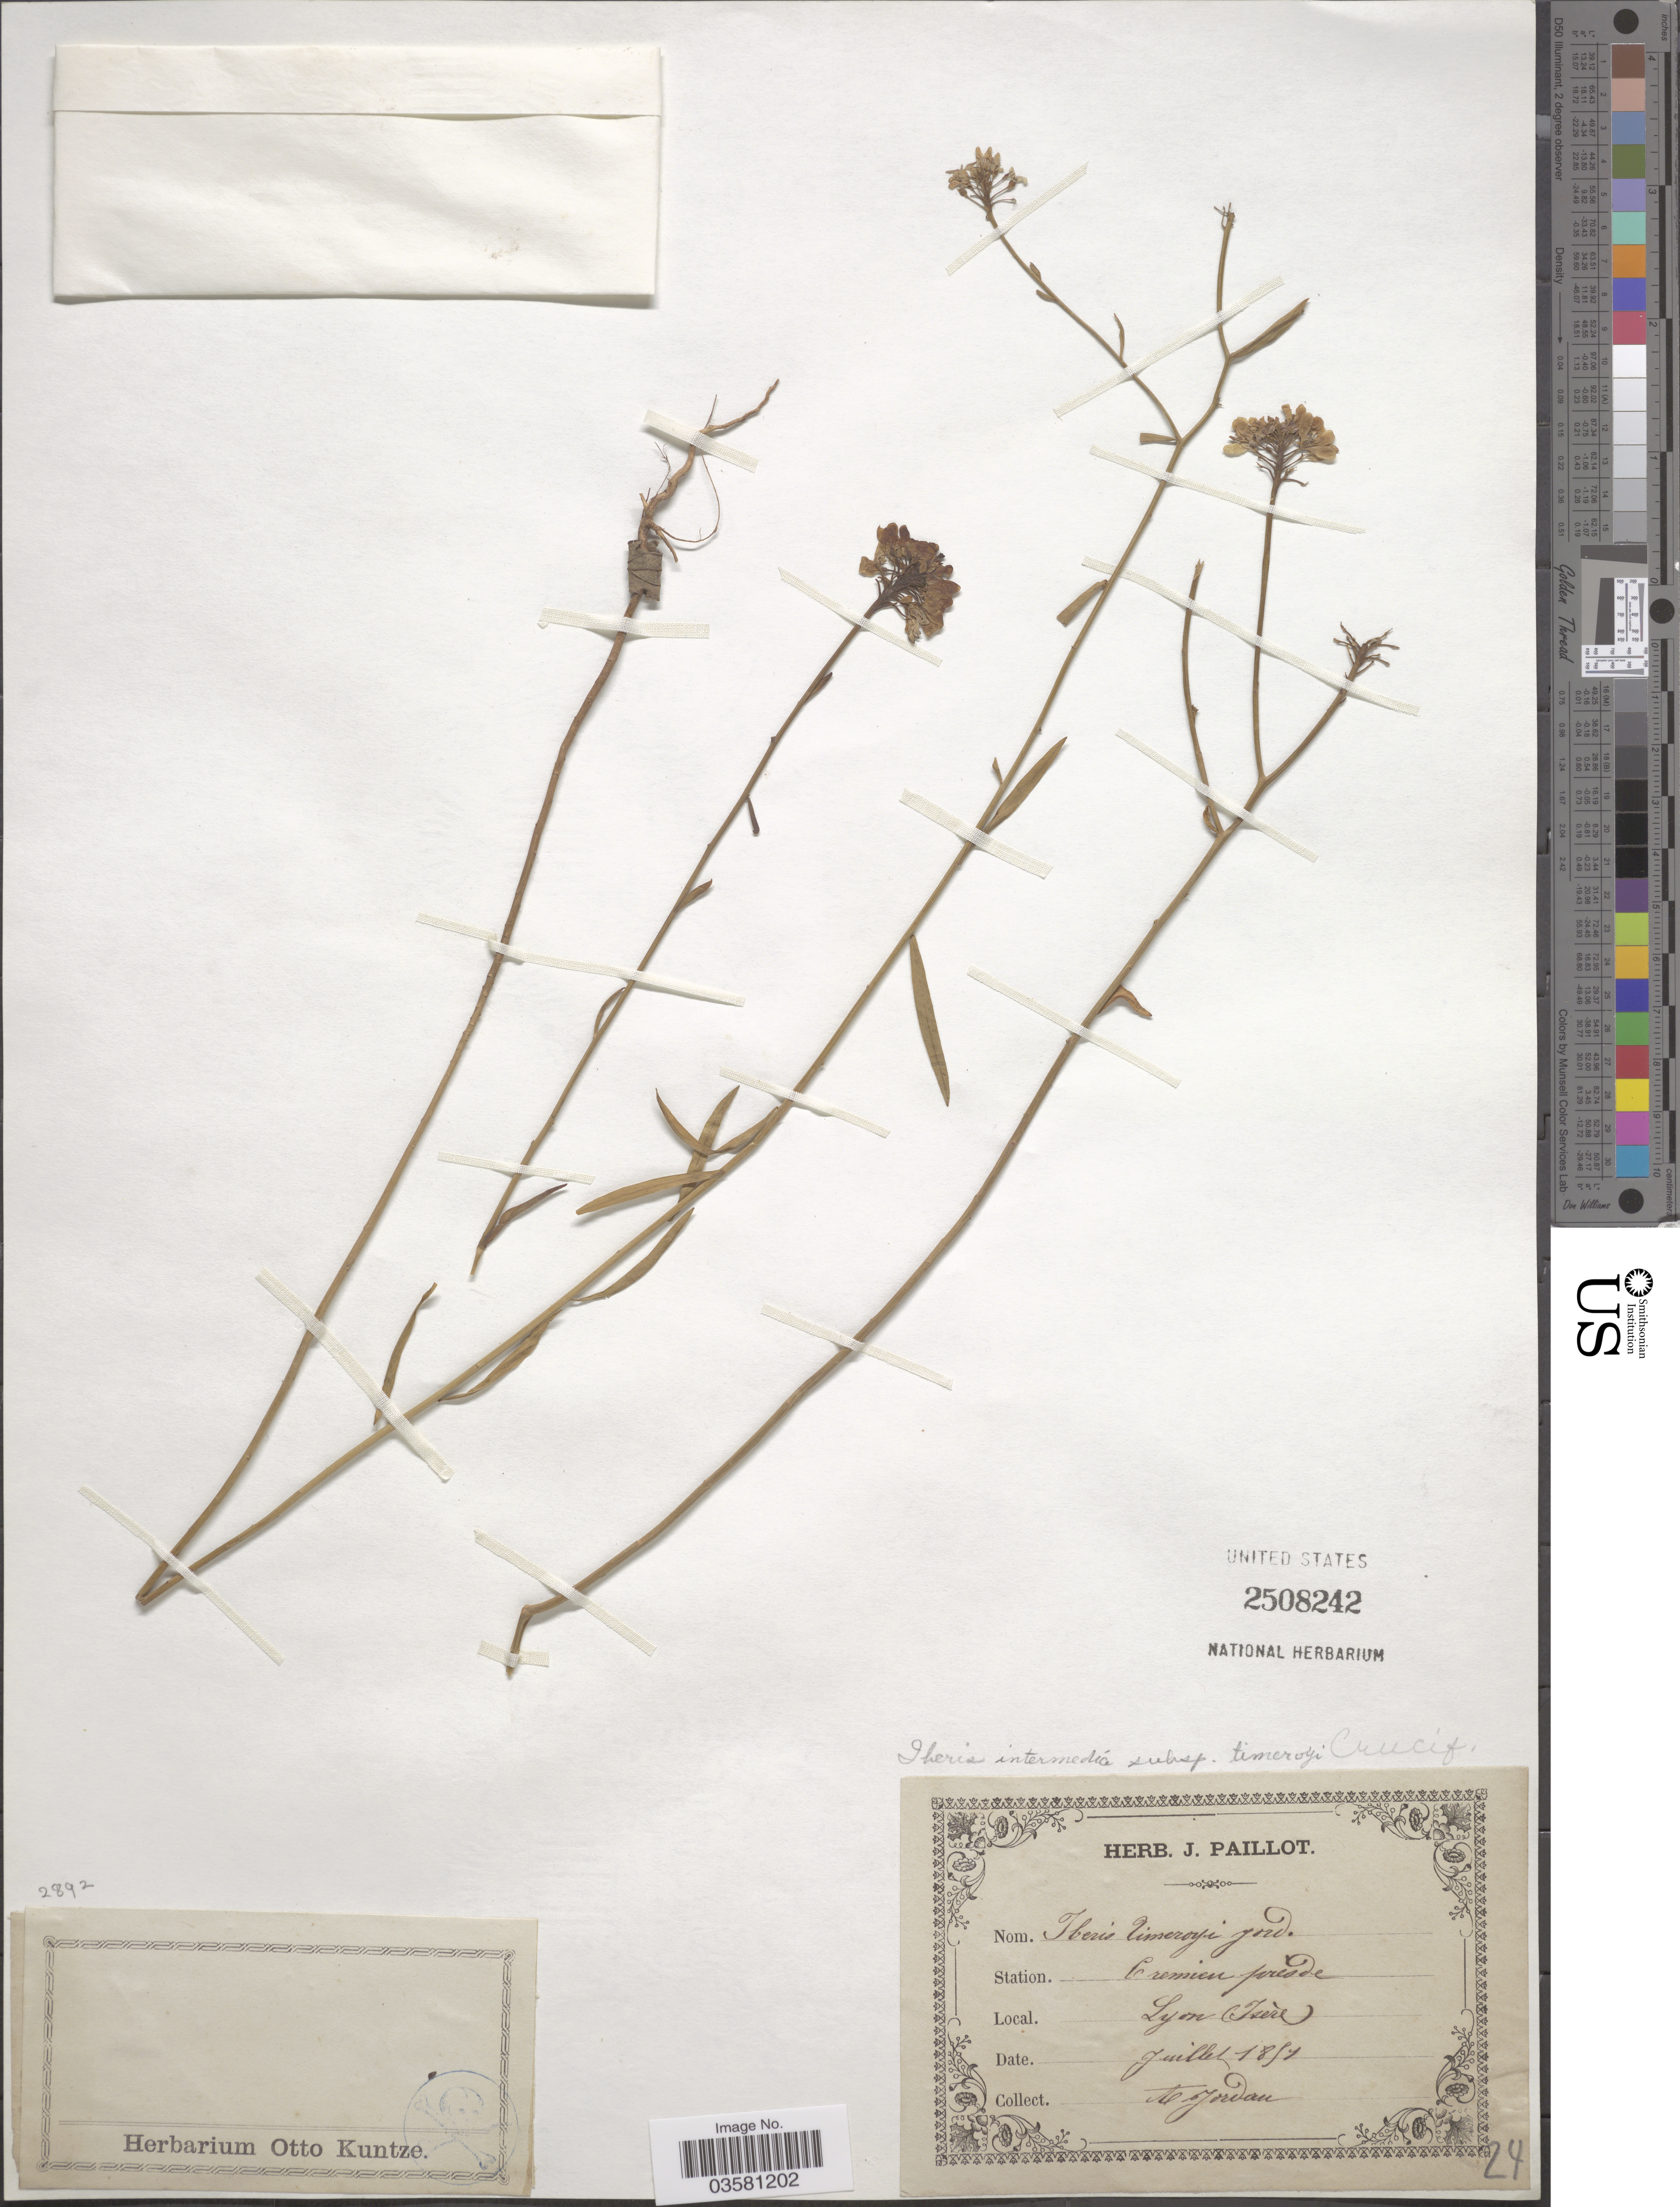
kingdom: Plantae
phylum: Tracheophyta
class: Magnoliopsida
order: Brassicales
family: Brassicaceae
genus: Iberis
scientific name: Iberis intermedia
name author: Guers.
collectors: A. Jordan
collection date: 1854-07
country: France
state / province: Auvergne-Rhône-Alpes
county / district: Isère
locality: Lyon (Isére).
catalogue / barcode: US 2508242